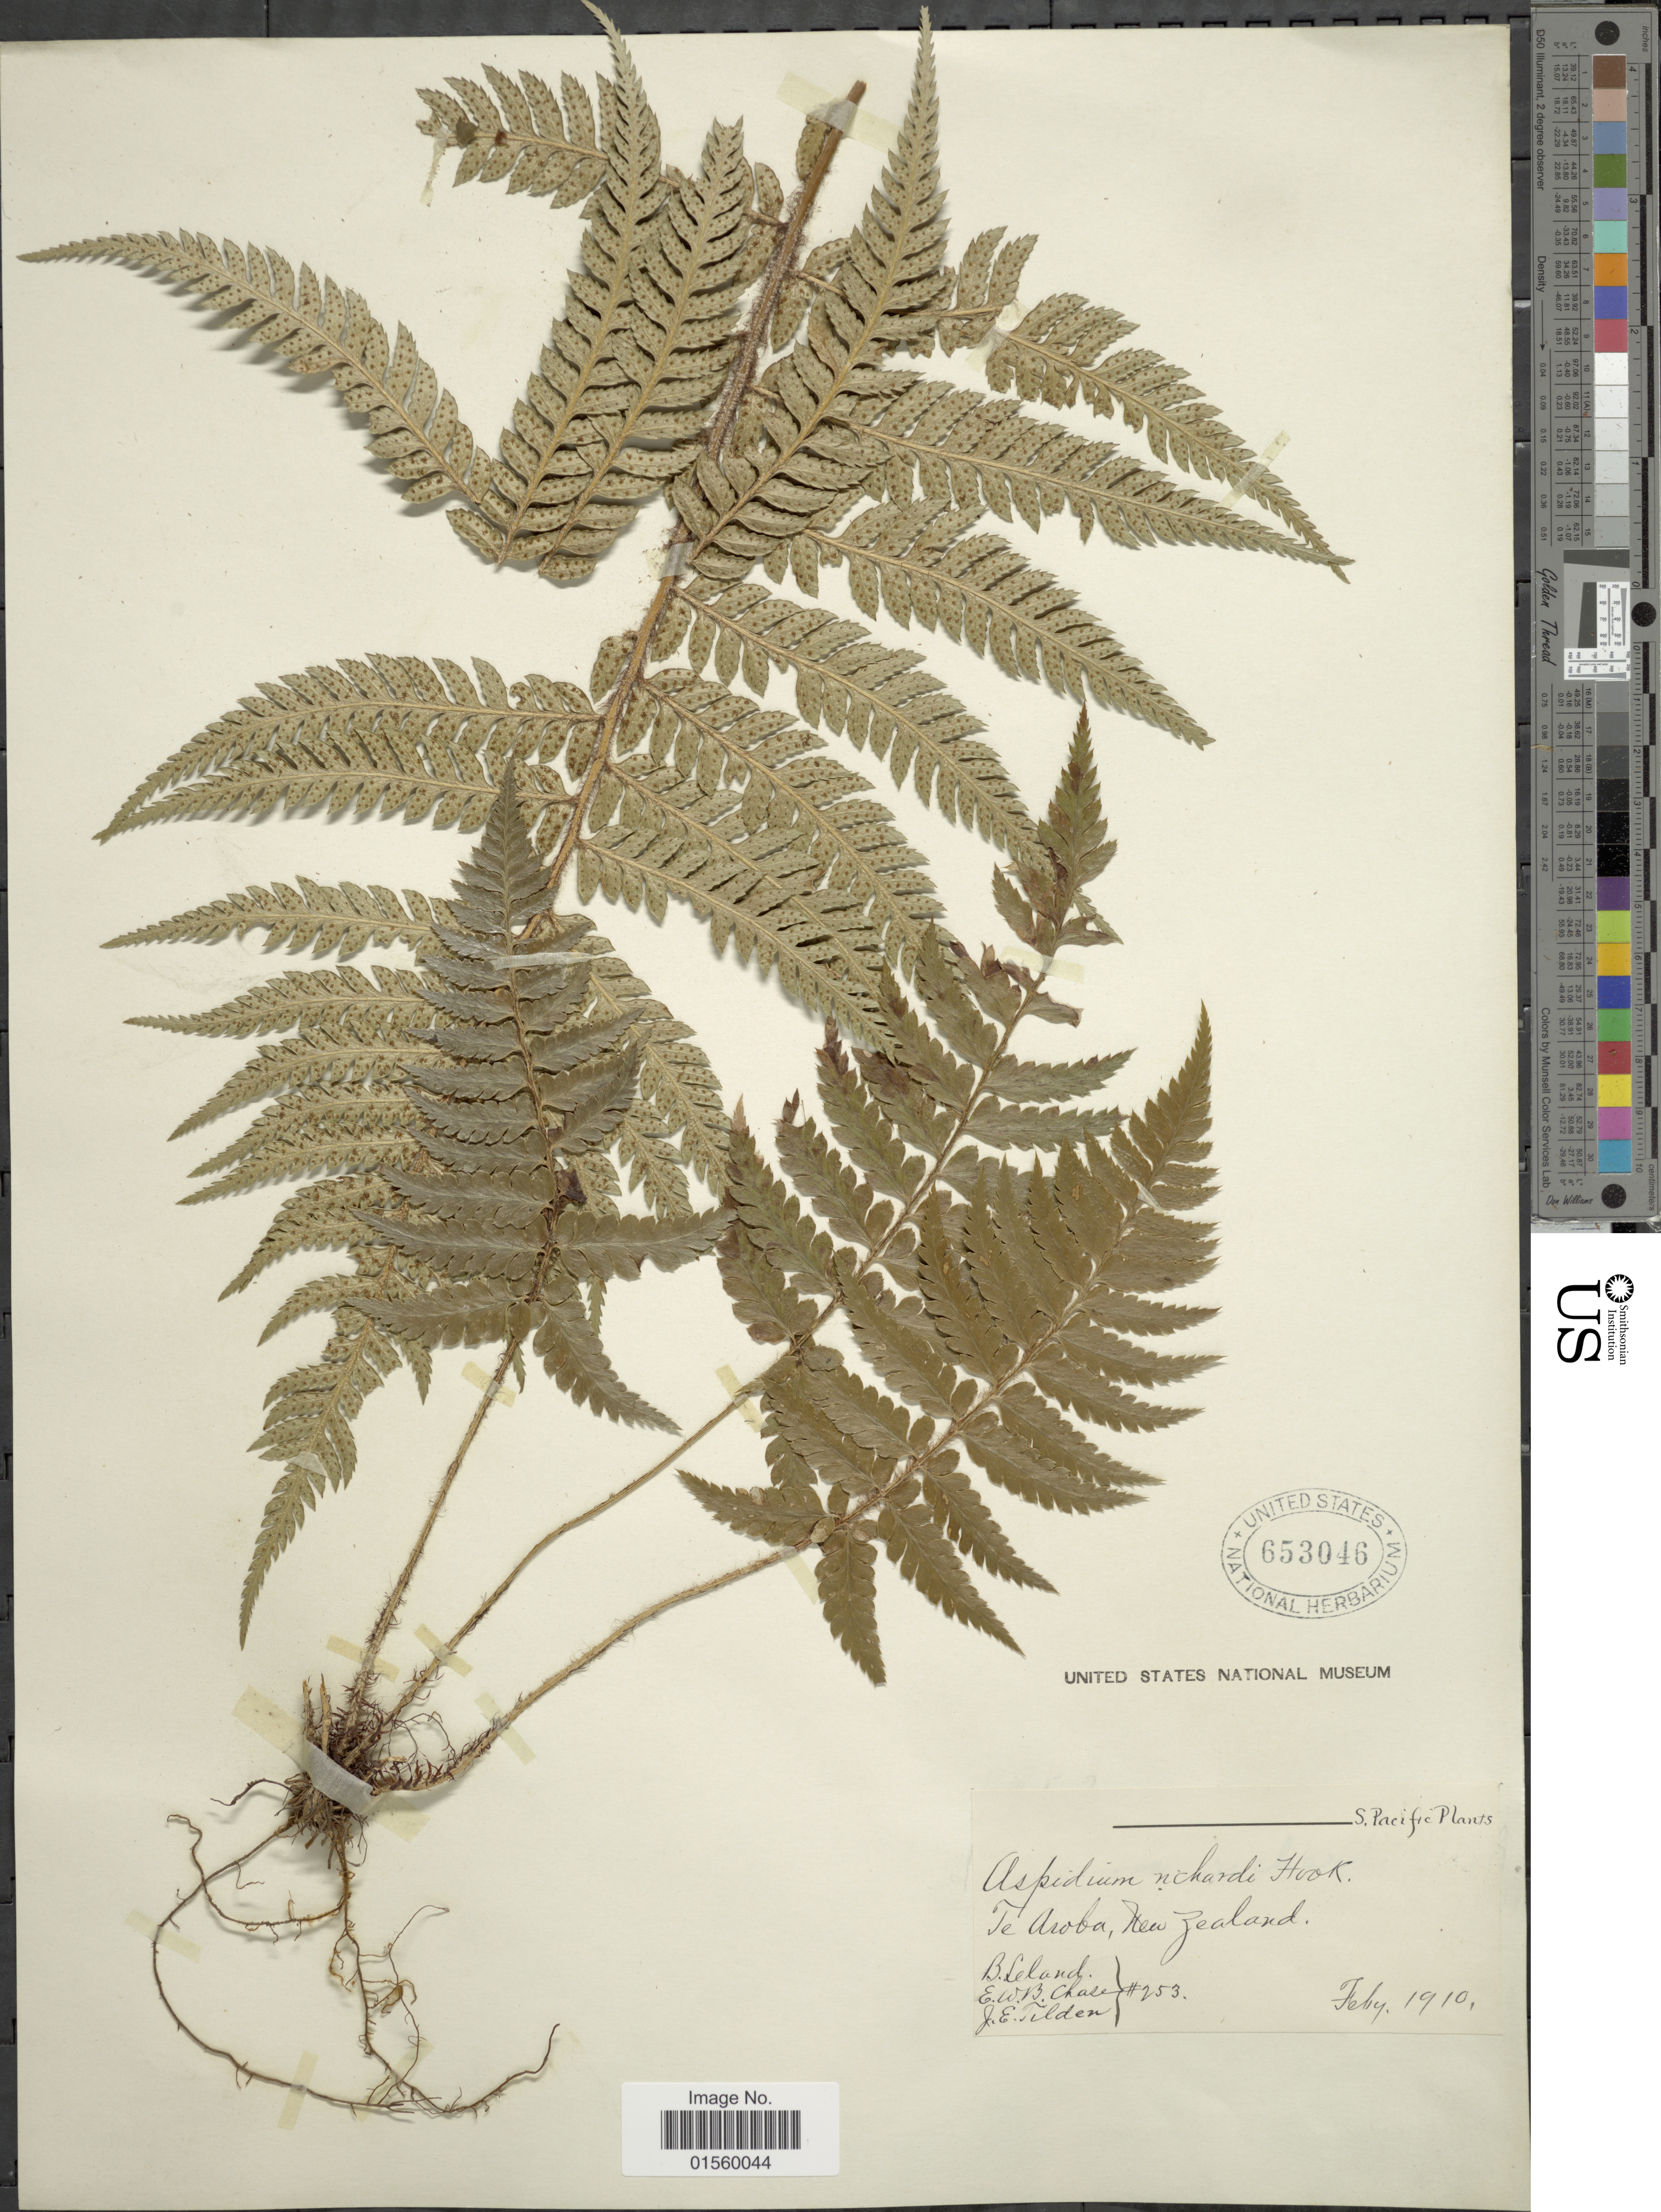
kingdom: Plantae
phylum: Tracheophyta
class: Polypodiopsida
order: Polypodiales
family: Dryopteridaceae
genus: Polystichum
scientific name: Polystichum richardii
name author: J. Sm.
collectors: B. Leland, E. W. Chase & J. E. Tilden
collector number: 253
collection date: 1910-02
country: New Zealand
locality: Te Aroha, New Zealand, S. Pacific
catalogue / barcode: US 653046